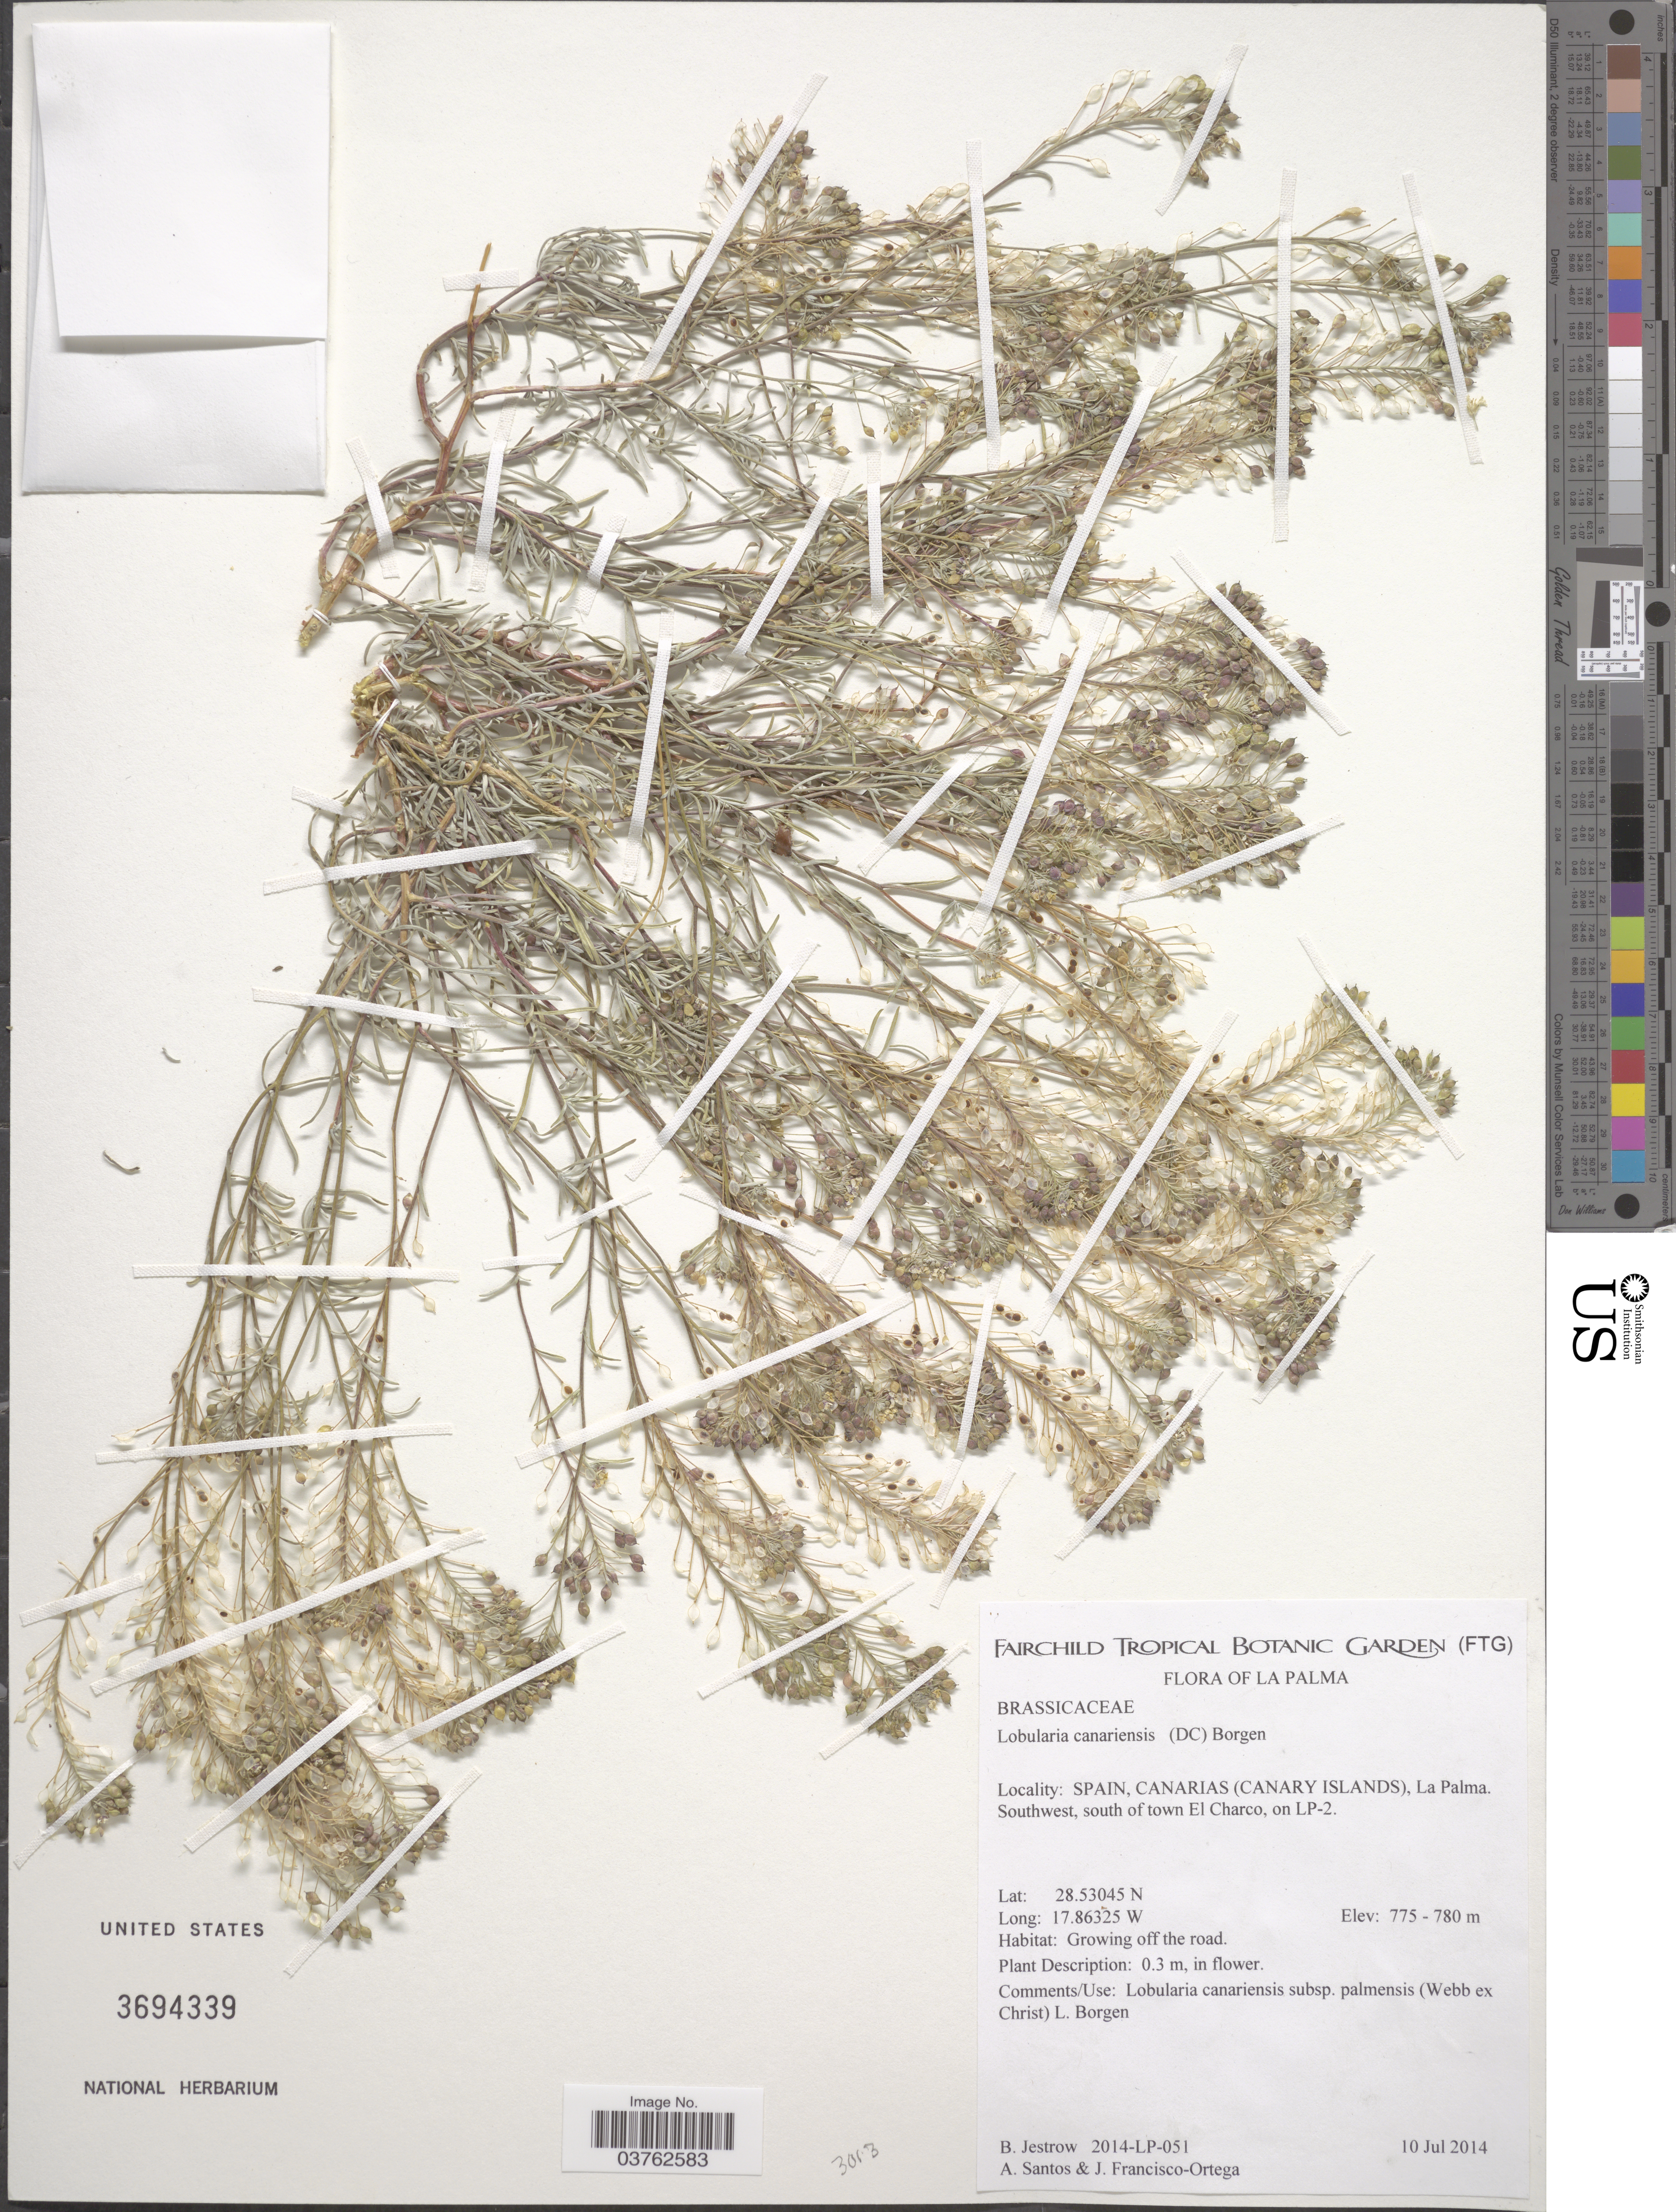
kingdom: Plantae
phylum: Tracheophyta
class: Magnoliopsida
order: Brassicales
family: Brassicaceae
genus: Lobularia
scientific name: Lobularia canariensis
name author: (DC.) L. Borgen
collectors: B. Jestrow, A. Santos & J. Fransisco-Ortega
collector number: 2014-LP-051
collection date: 2014-07-10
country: Spain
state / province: Canarias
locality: (Canary Islands). Southwest, south of town El Charco, on LP-2.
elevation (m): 775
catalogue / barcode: US 3694339